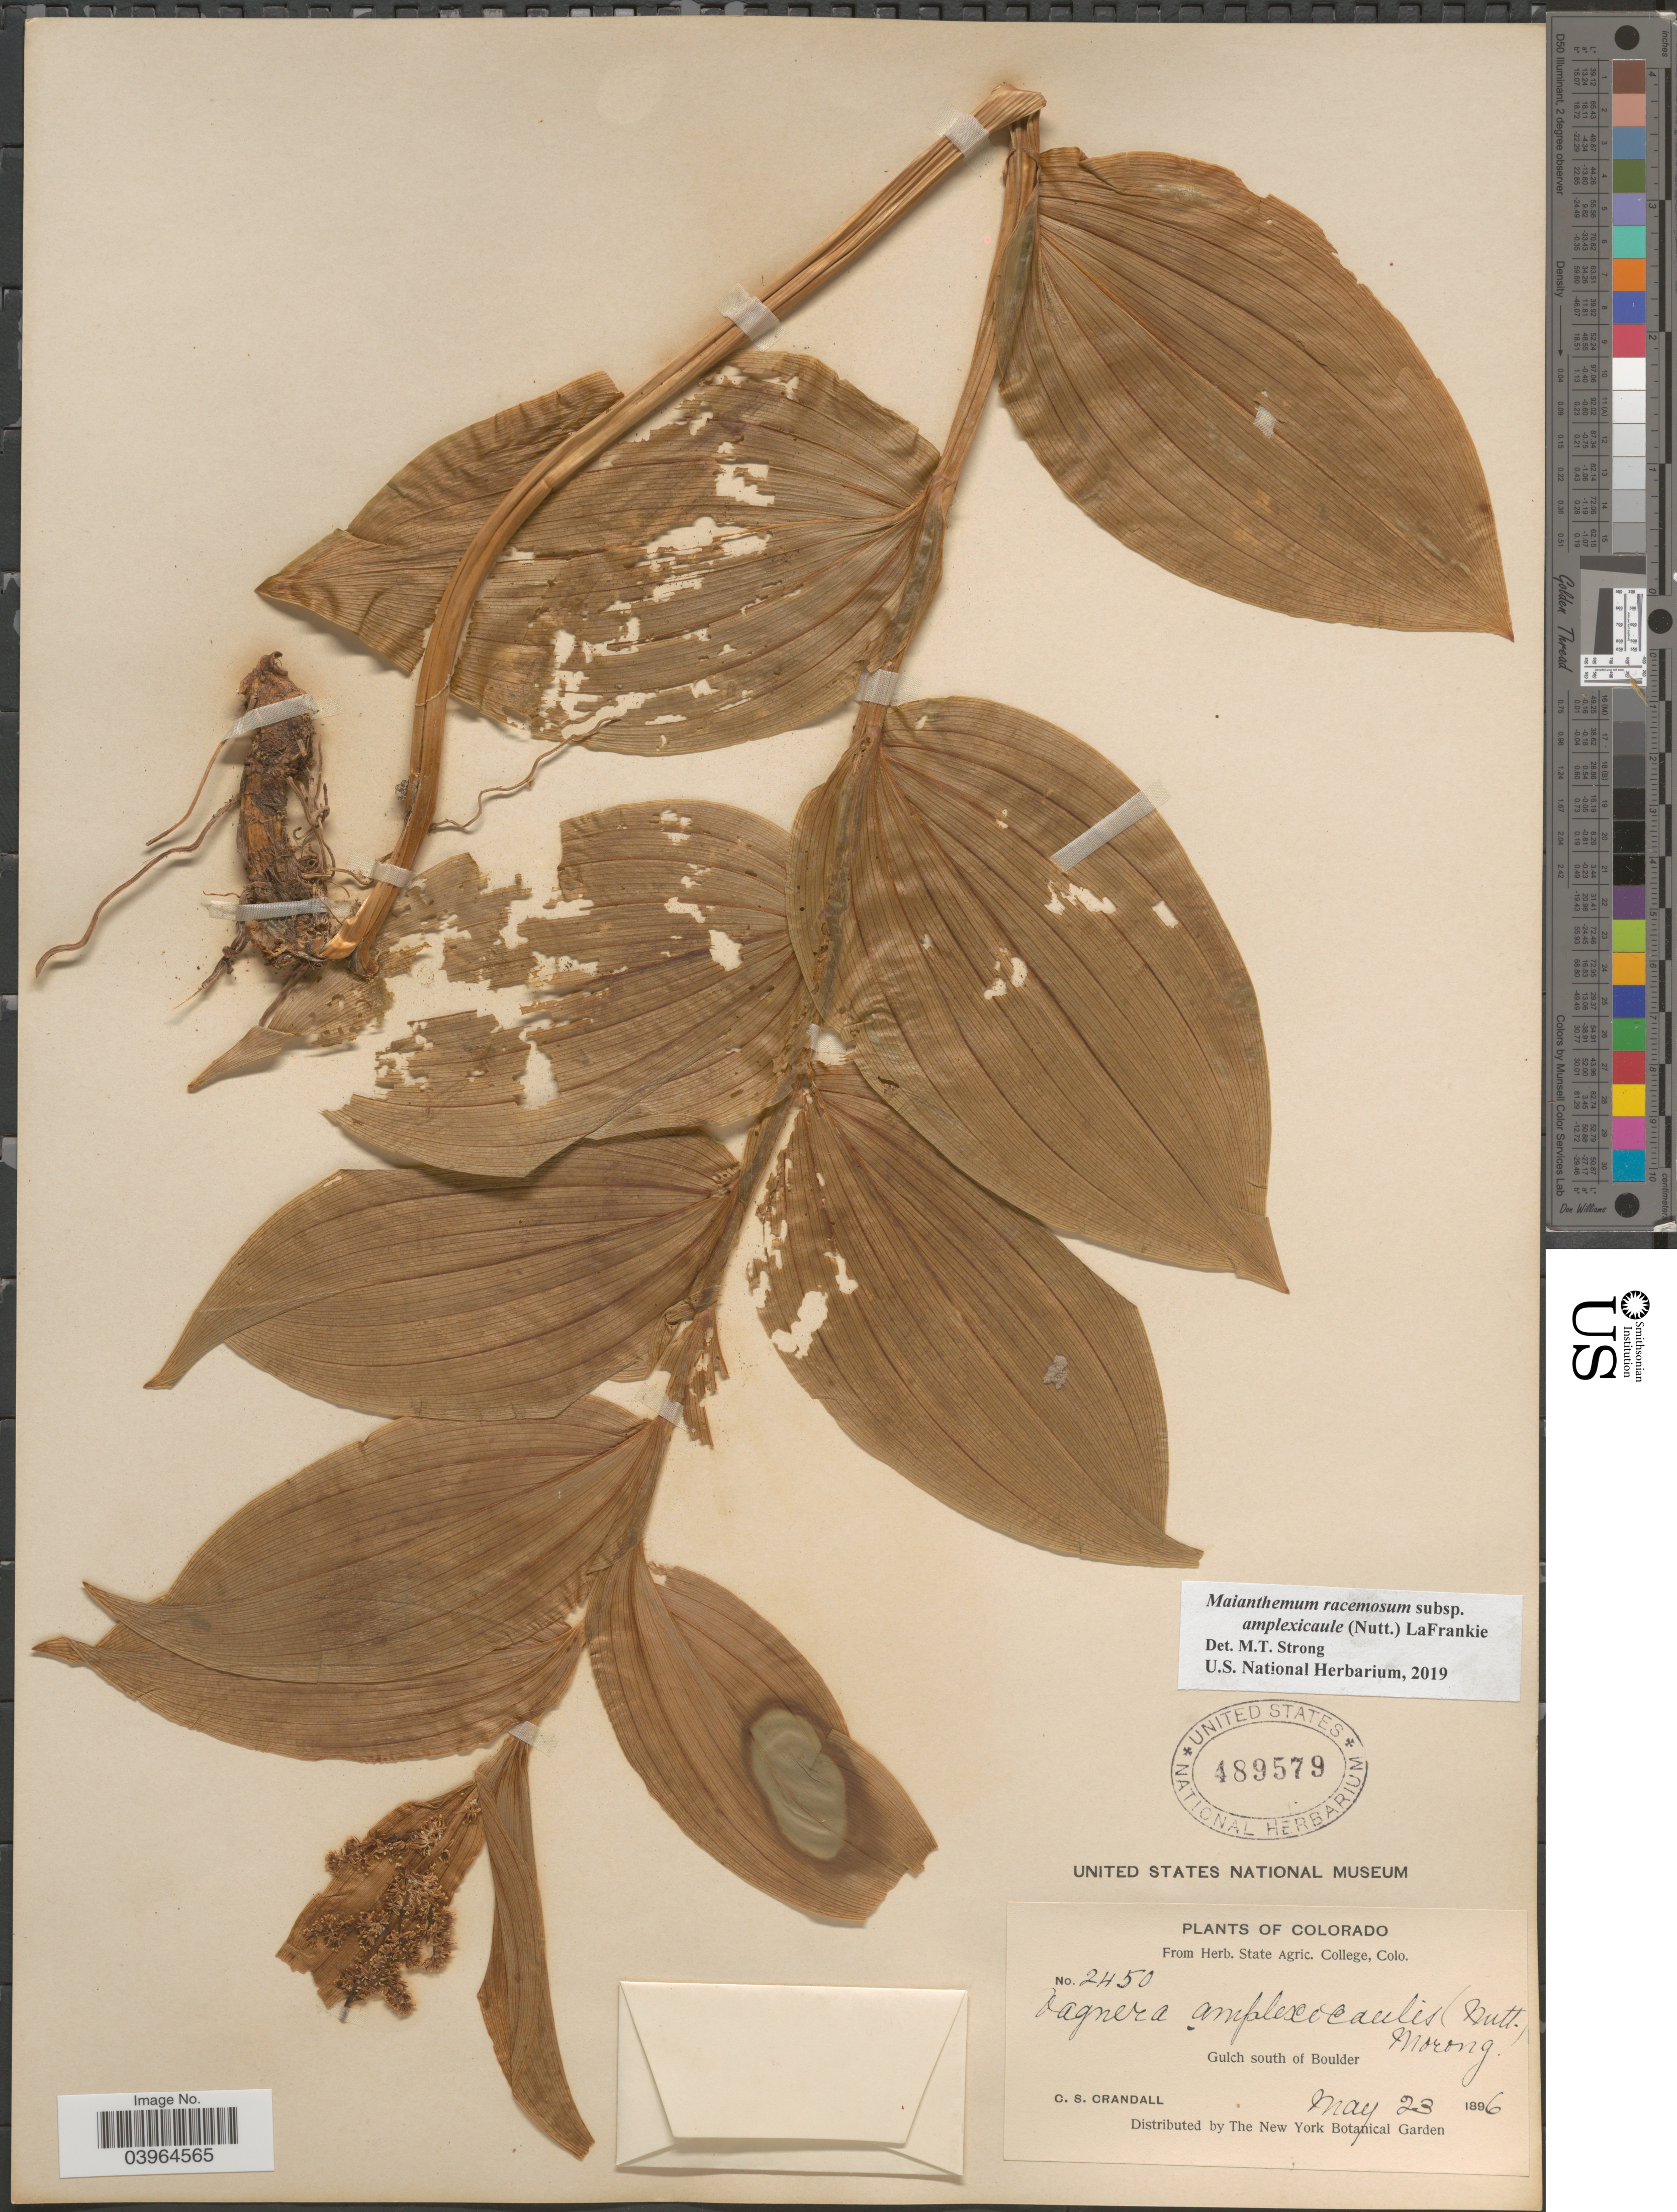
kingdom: Plantae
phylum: Tracheophyta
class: Liliopsida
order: Asparagales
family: Asparagaceae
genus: Maianthemum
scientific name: Maianthemum racemosum subsp. amplexicaule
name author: (Nutt.) LaFrankie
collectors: C. Crandall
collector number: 2450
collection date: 1896-05-23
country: United States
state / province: Colorado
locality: Gulch south of Boulder.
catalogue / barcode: US 489579